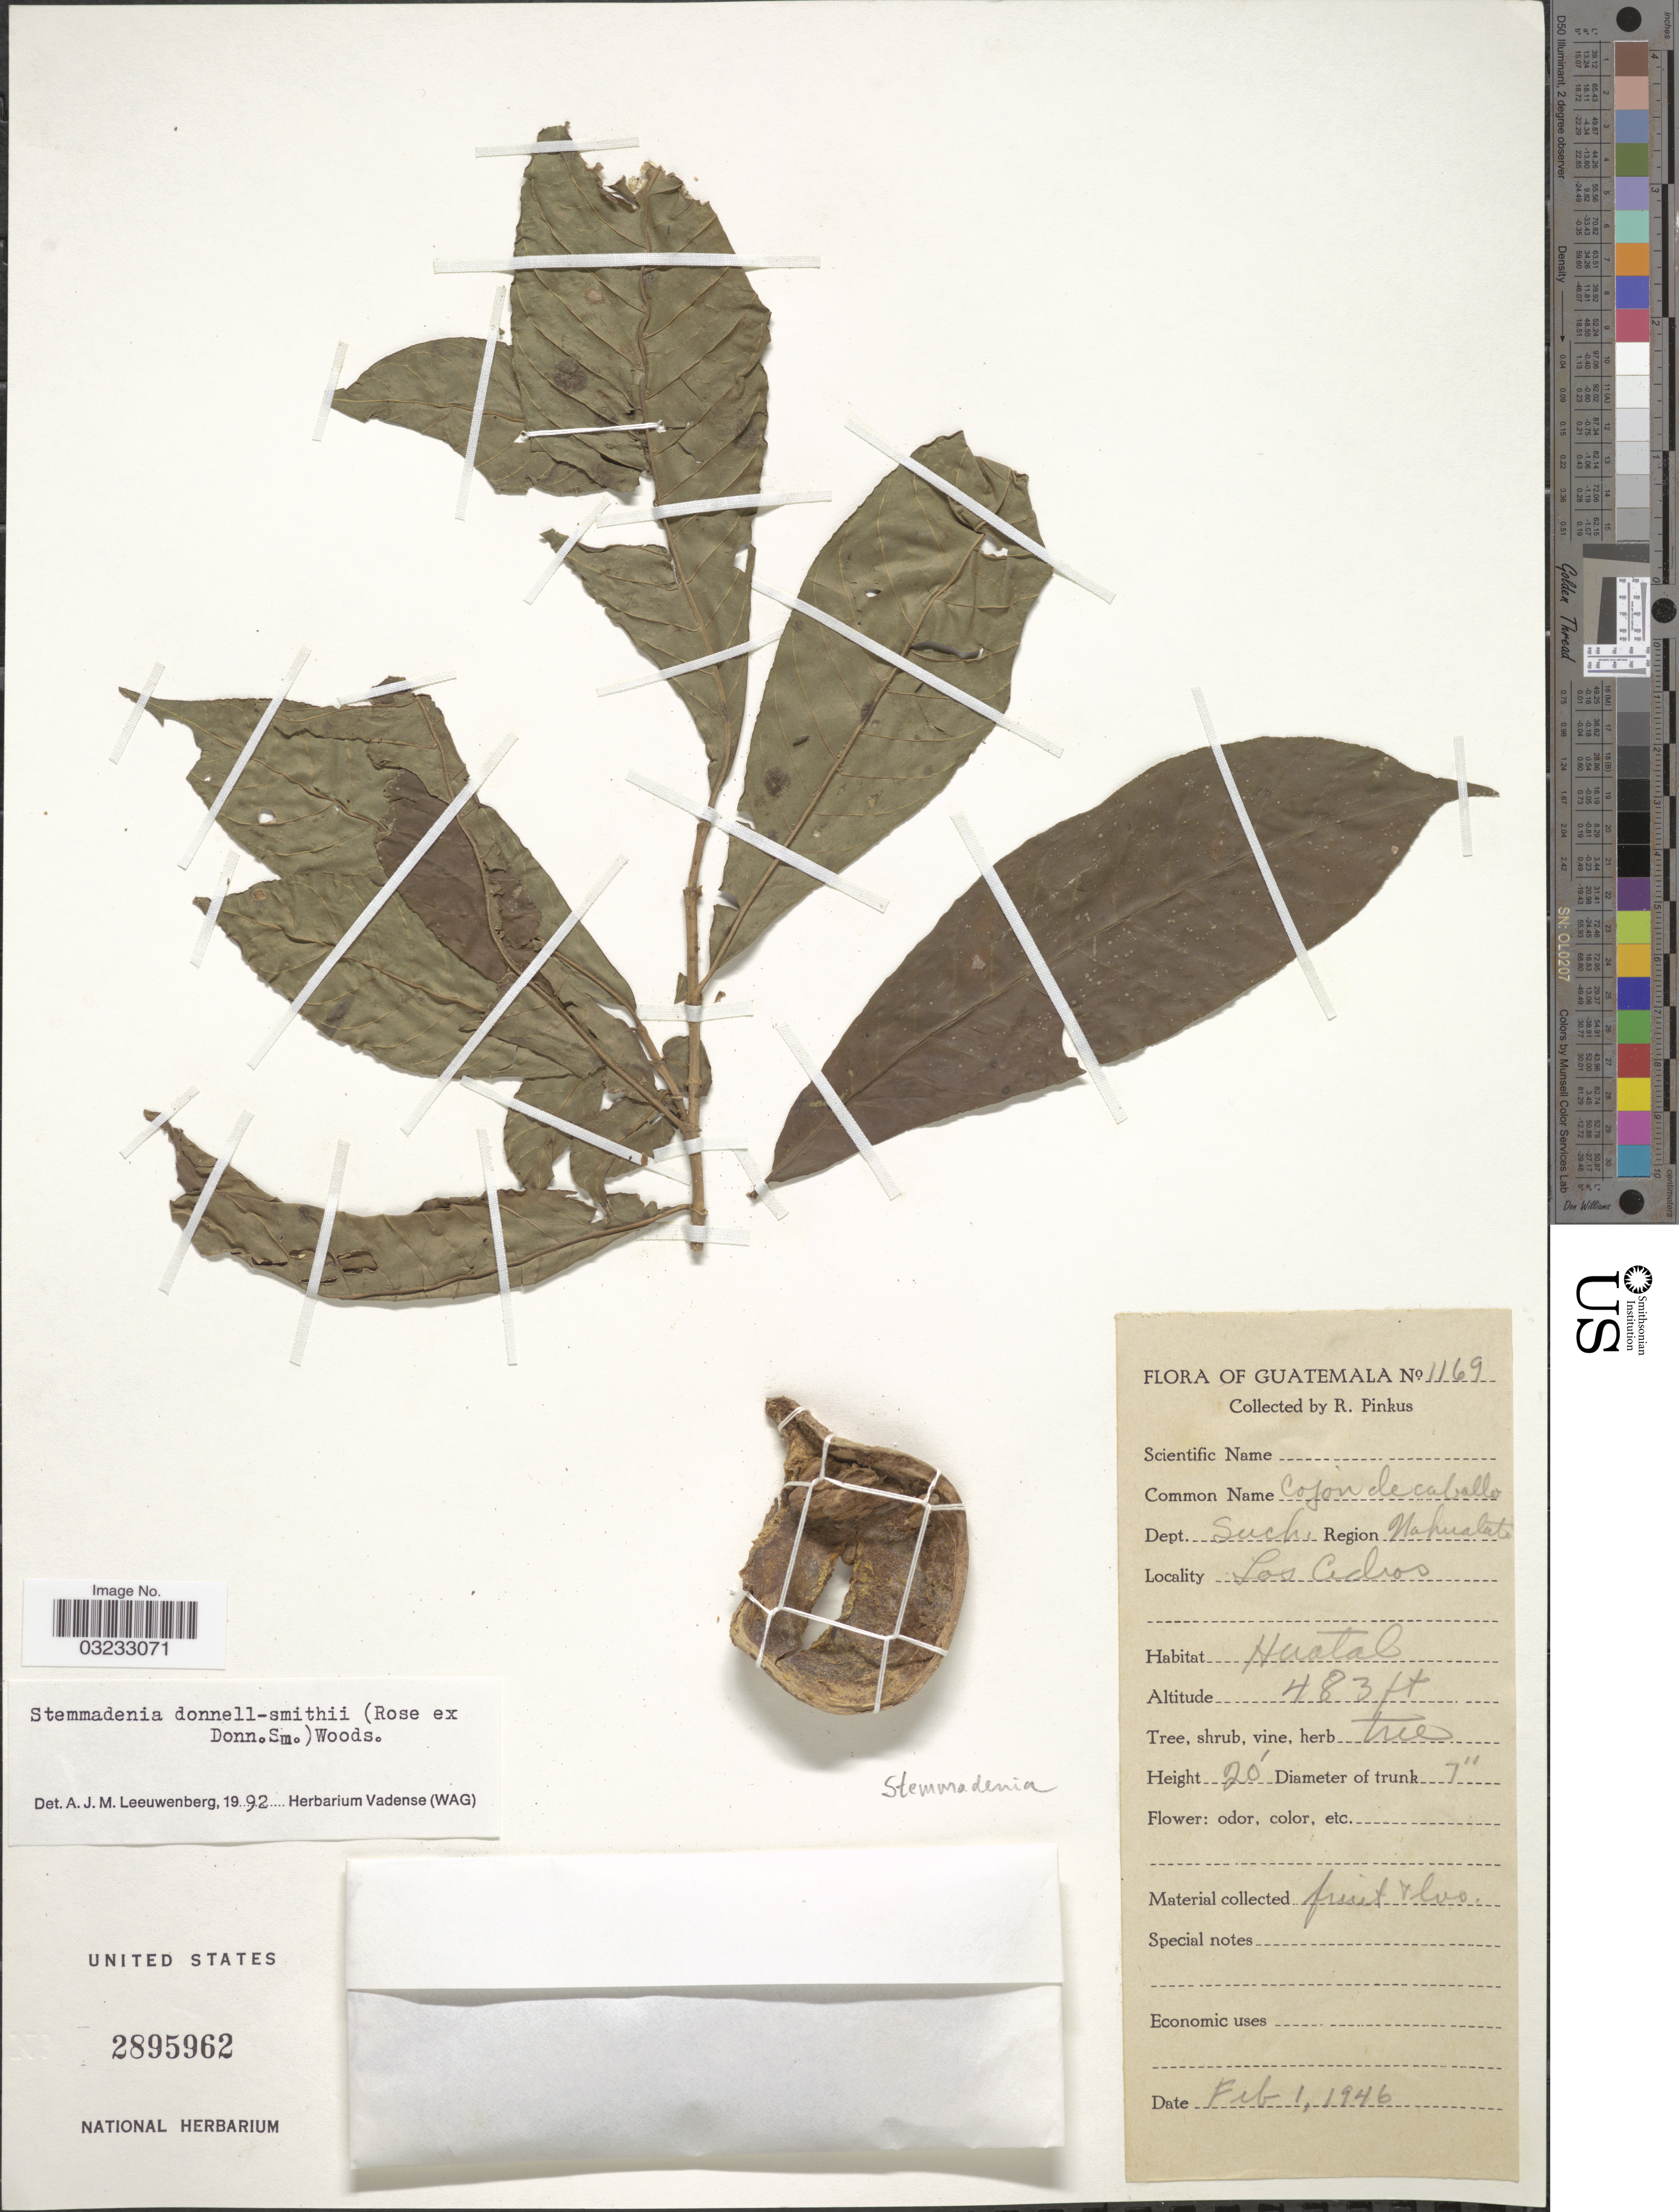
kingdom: Plantae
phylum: Tracheophyta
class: Magnoliopsida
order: Gentianales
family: Apocynaceae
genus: Stemmadenia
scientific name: Stemmadenia donnell-smithii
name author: (Rose ex Donn. Sm.) Woodson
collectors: R. Pinkus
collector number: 1169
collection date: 1946-02-01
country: Guatemala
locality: Dept. Such. Region Nahualate. Los Cedros. Huatal.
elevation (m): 147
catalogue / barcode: US 2895962